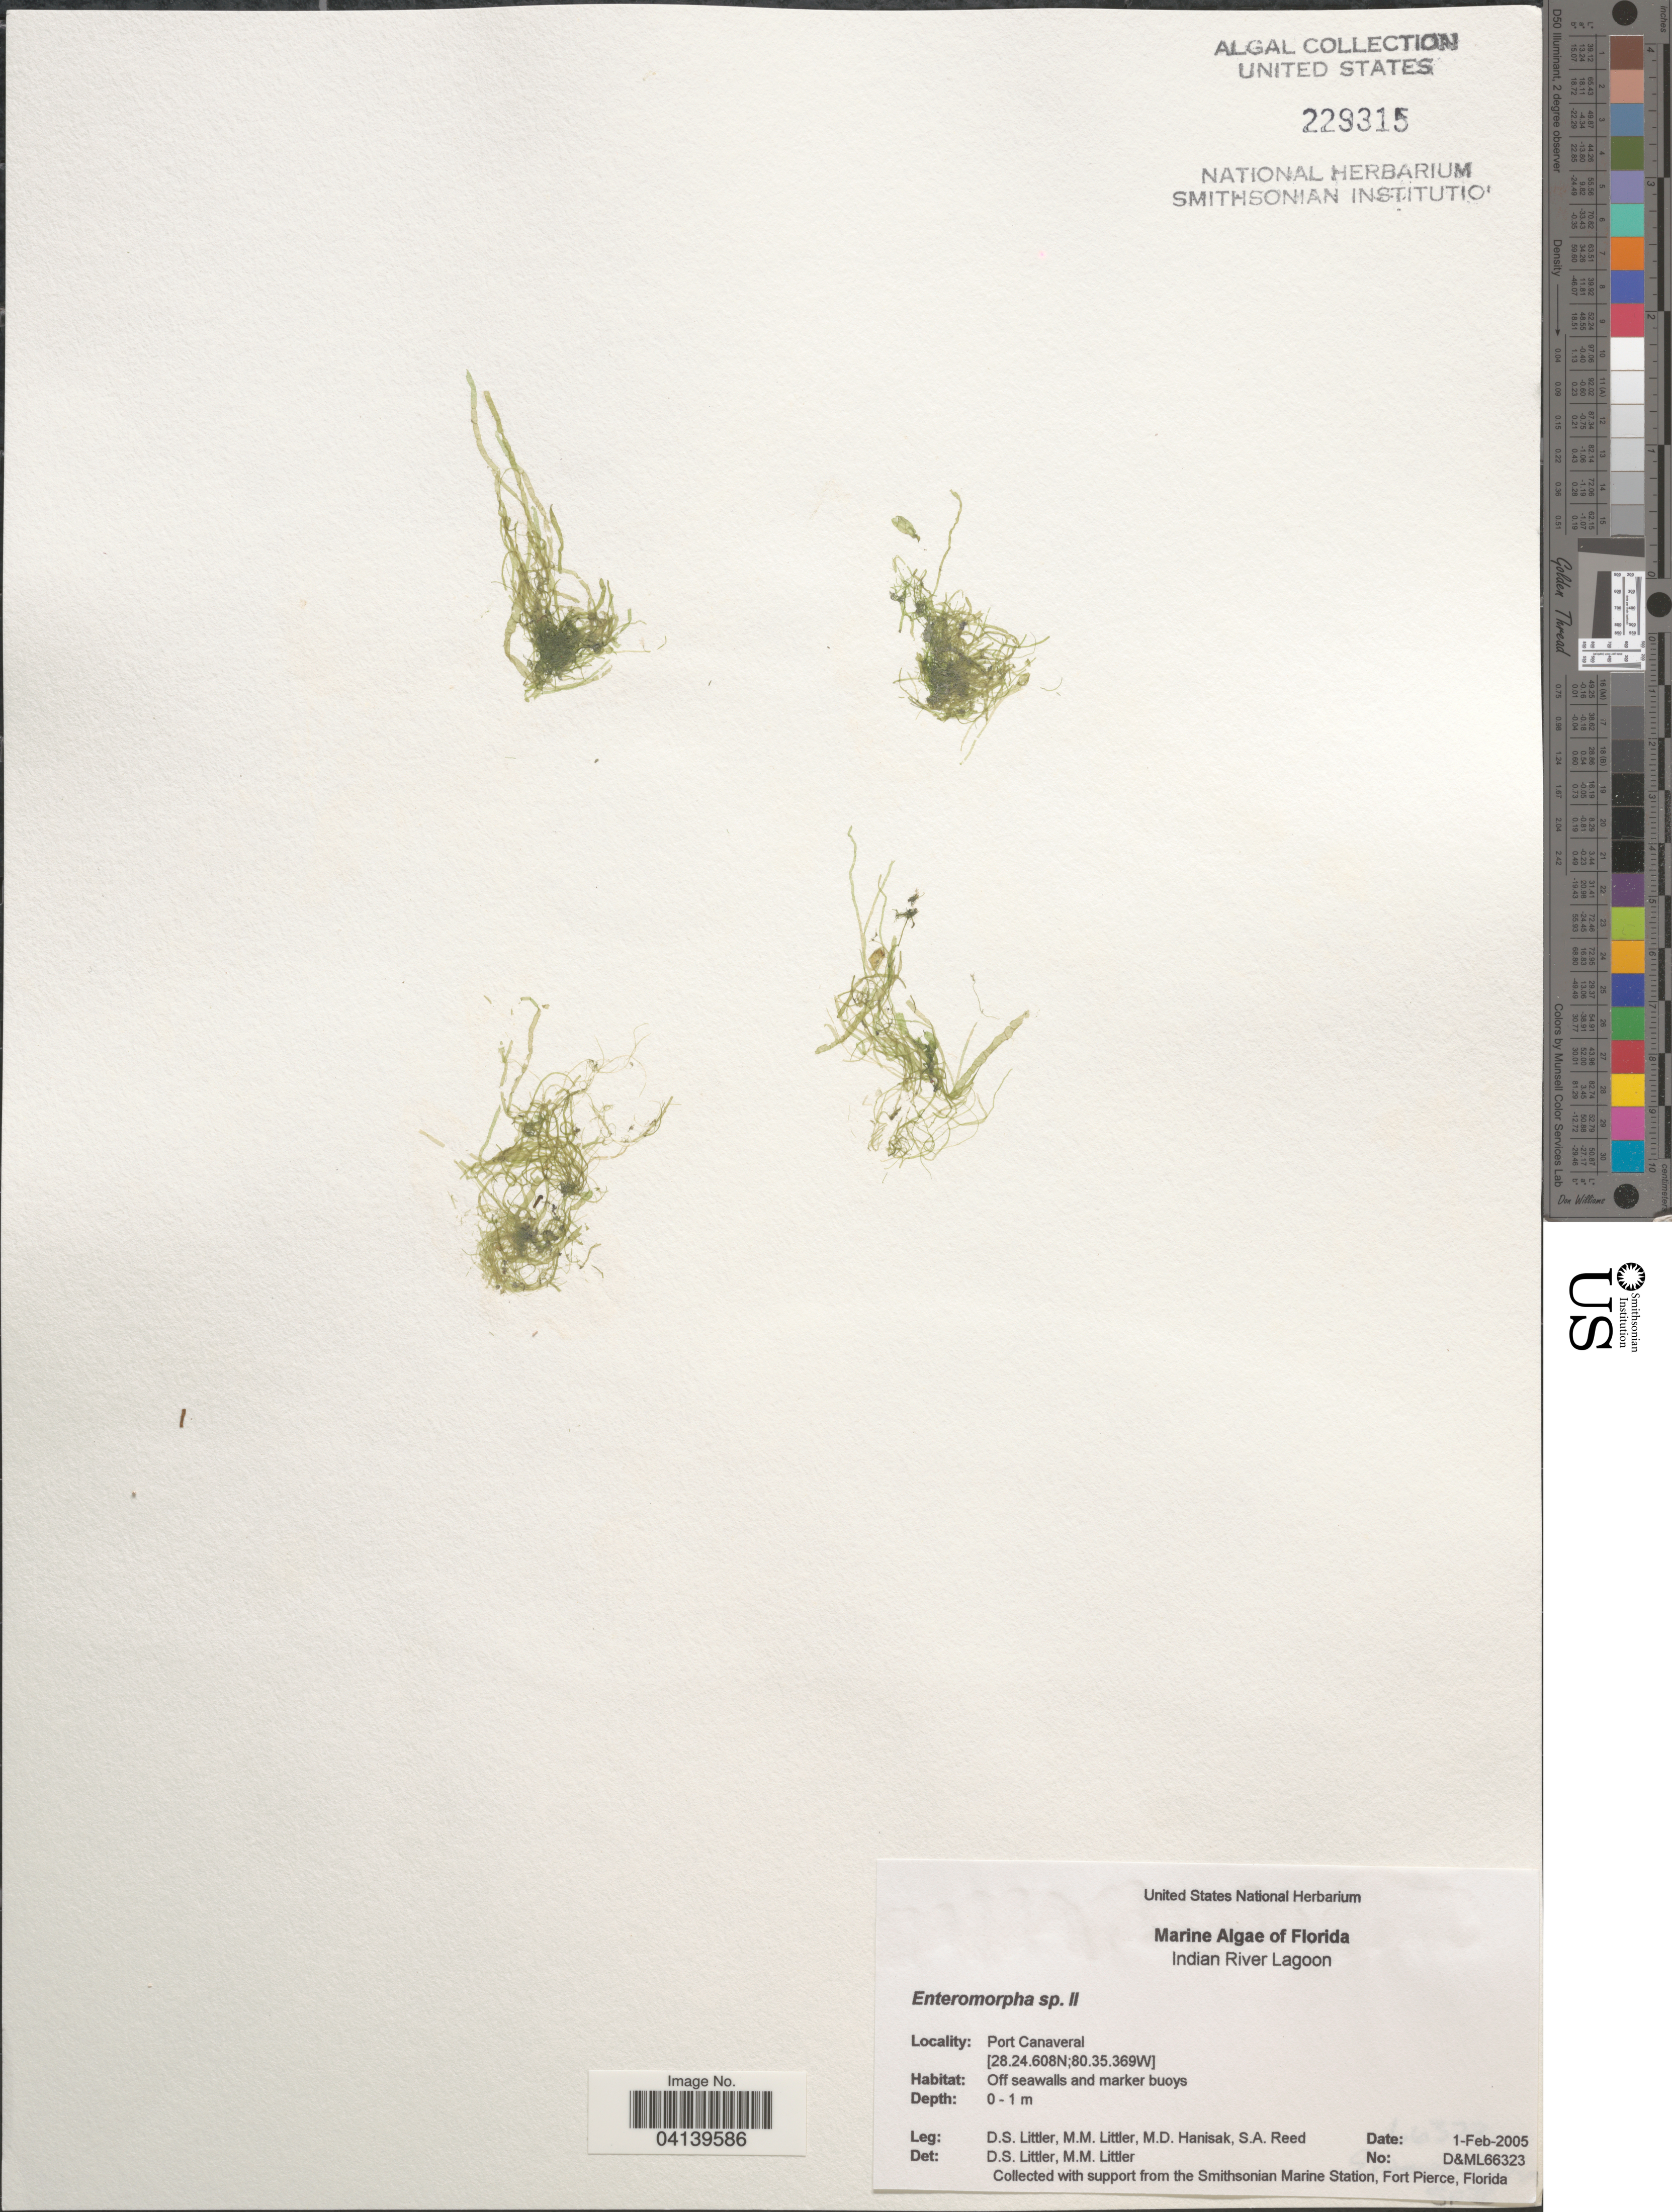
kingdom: Plantae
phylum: Chlorophyta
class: Ulvophyceae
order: Ulvales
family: Ulvaceae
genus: Ulva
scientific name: Ulva sp.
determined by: Algae name updating Project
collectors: D. S. Littler, M. Hanisak & S. Reed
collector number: D&ML66323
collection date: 2005-02-01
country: United States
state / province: Florida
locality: Indian River Lagoon. Port Canaveral.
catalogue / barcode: US 229315